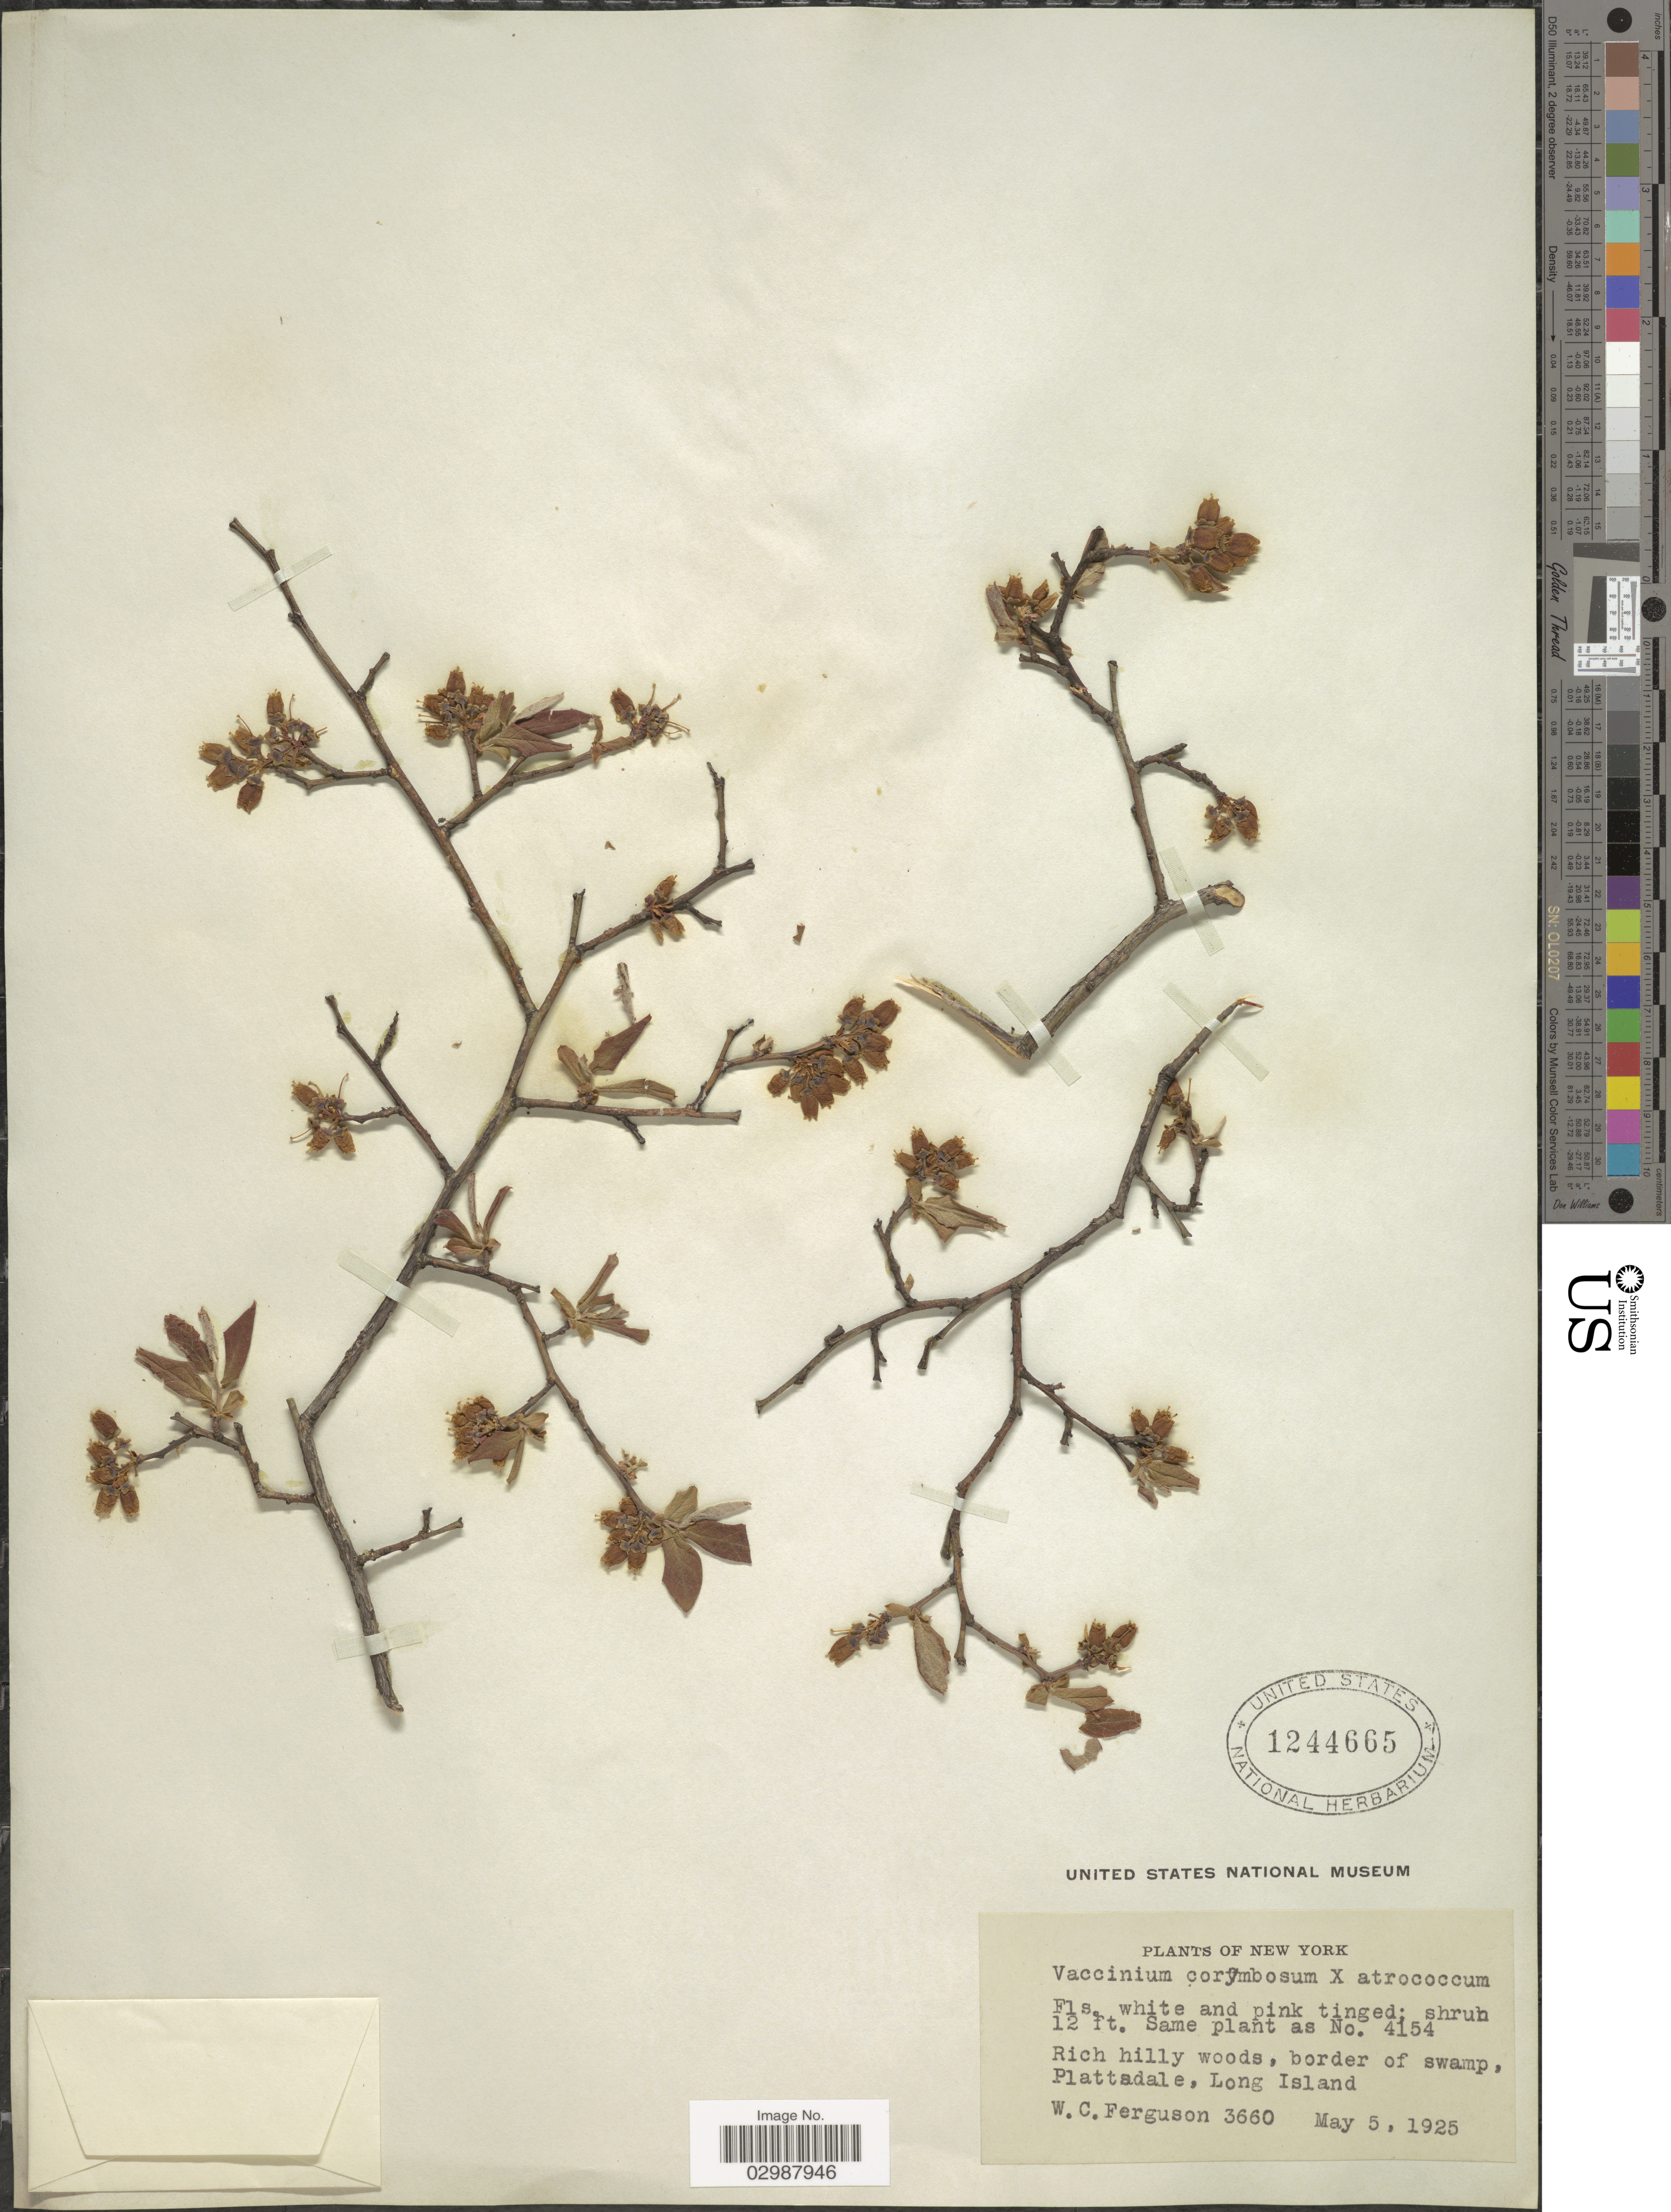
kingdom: Plantae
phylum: Tracheophyta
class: Magnoliopsida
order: Ericales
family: Ericaceae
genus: Vaccinium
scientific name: Vaccinium corymbosum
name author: L.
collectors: W. Ferguson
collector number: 3660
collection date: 1925-05-05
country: United States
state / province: New York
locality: Rich hilly woods, border of swamp, Plattsdale, Long Island.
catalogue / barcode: US 1244665